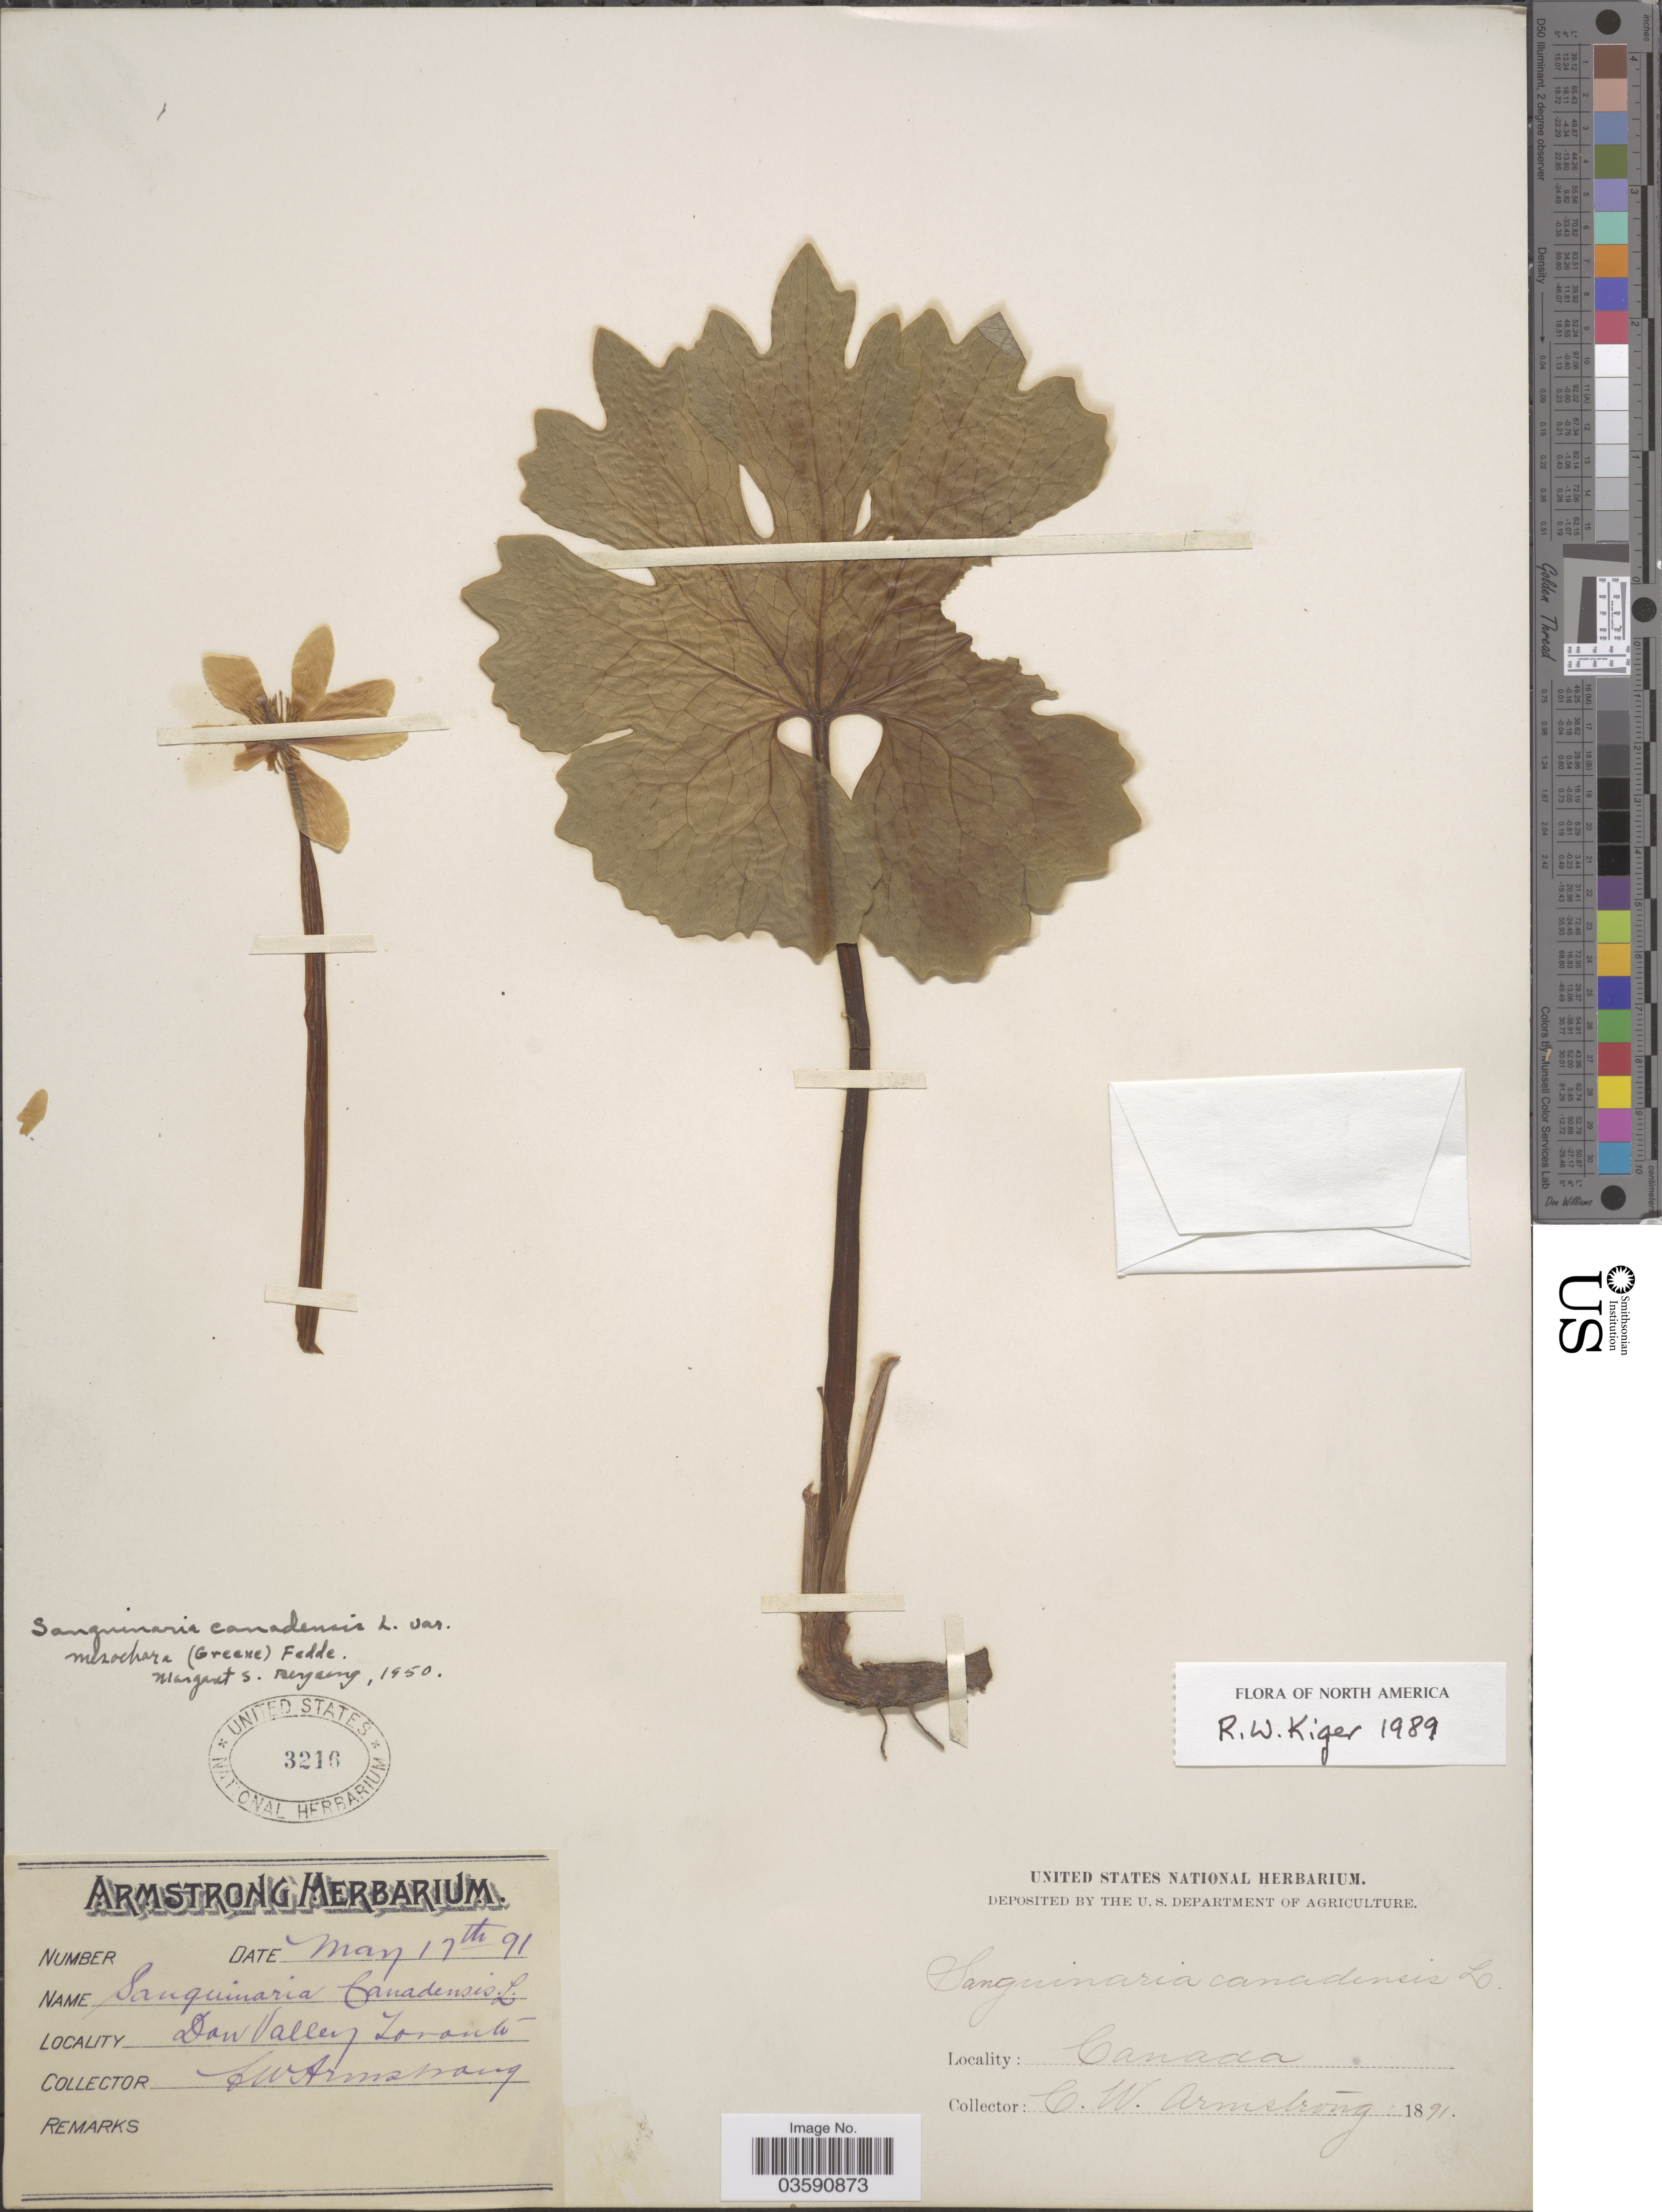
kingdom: Plantae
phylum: Tracheophyta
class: Magnoliopsida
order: Ranunculales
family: Papaveraceae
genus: Sanguinaria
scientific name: Sanguinaria canadensis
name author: L.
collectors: C. W. Armstrong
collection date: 1891-05-17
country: Canada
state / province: Ontario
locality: Daw Valley Toronto.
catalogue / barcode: US 3216